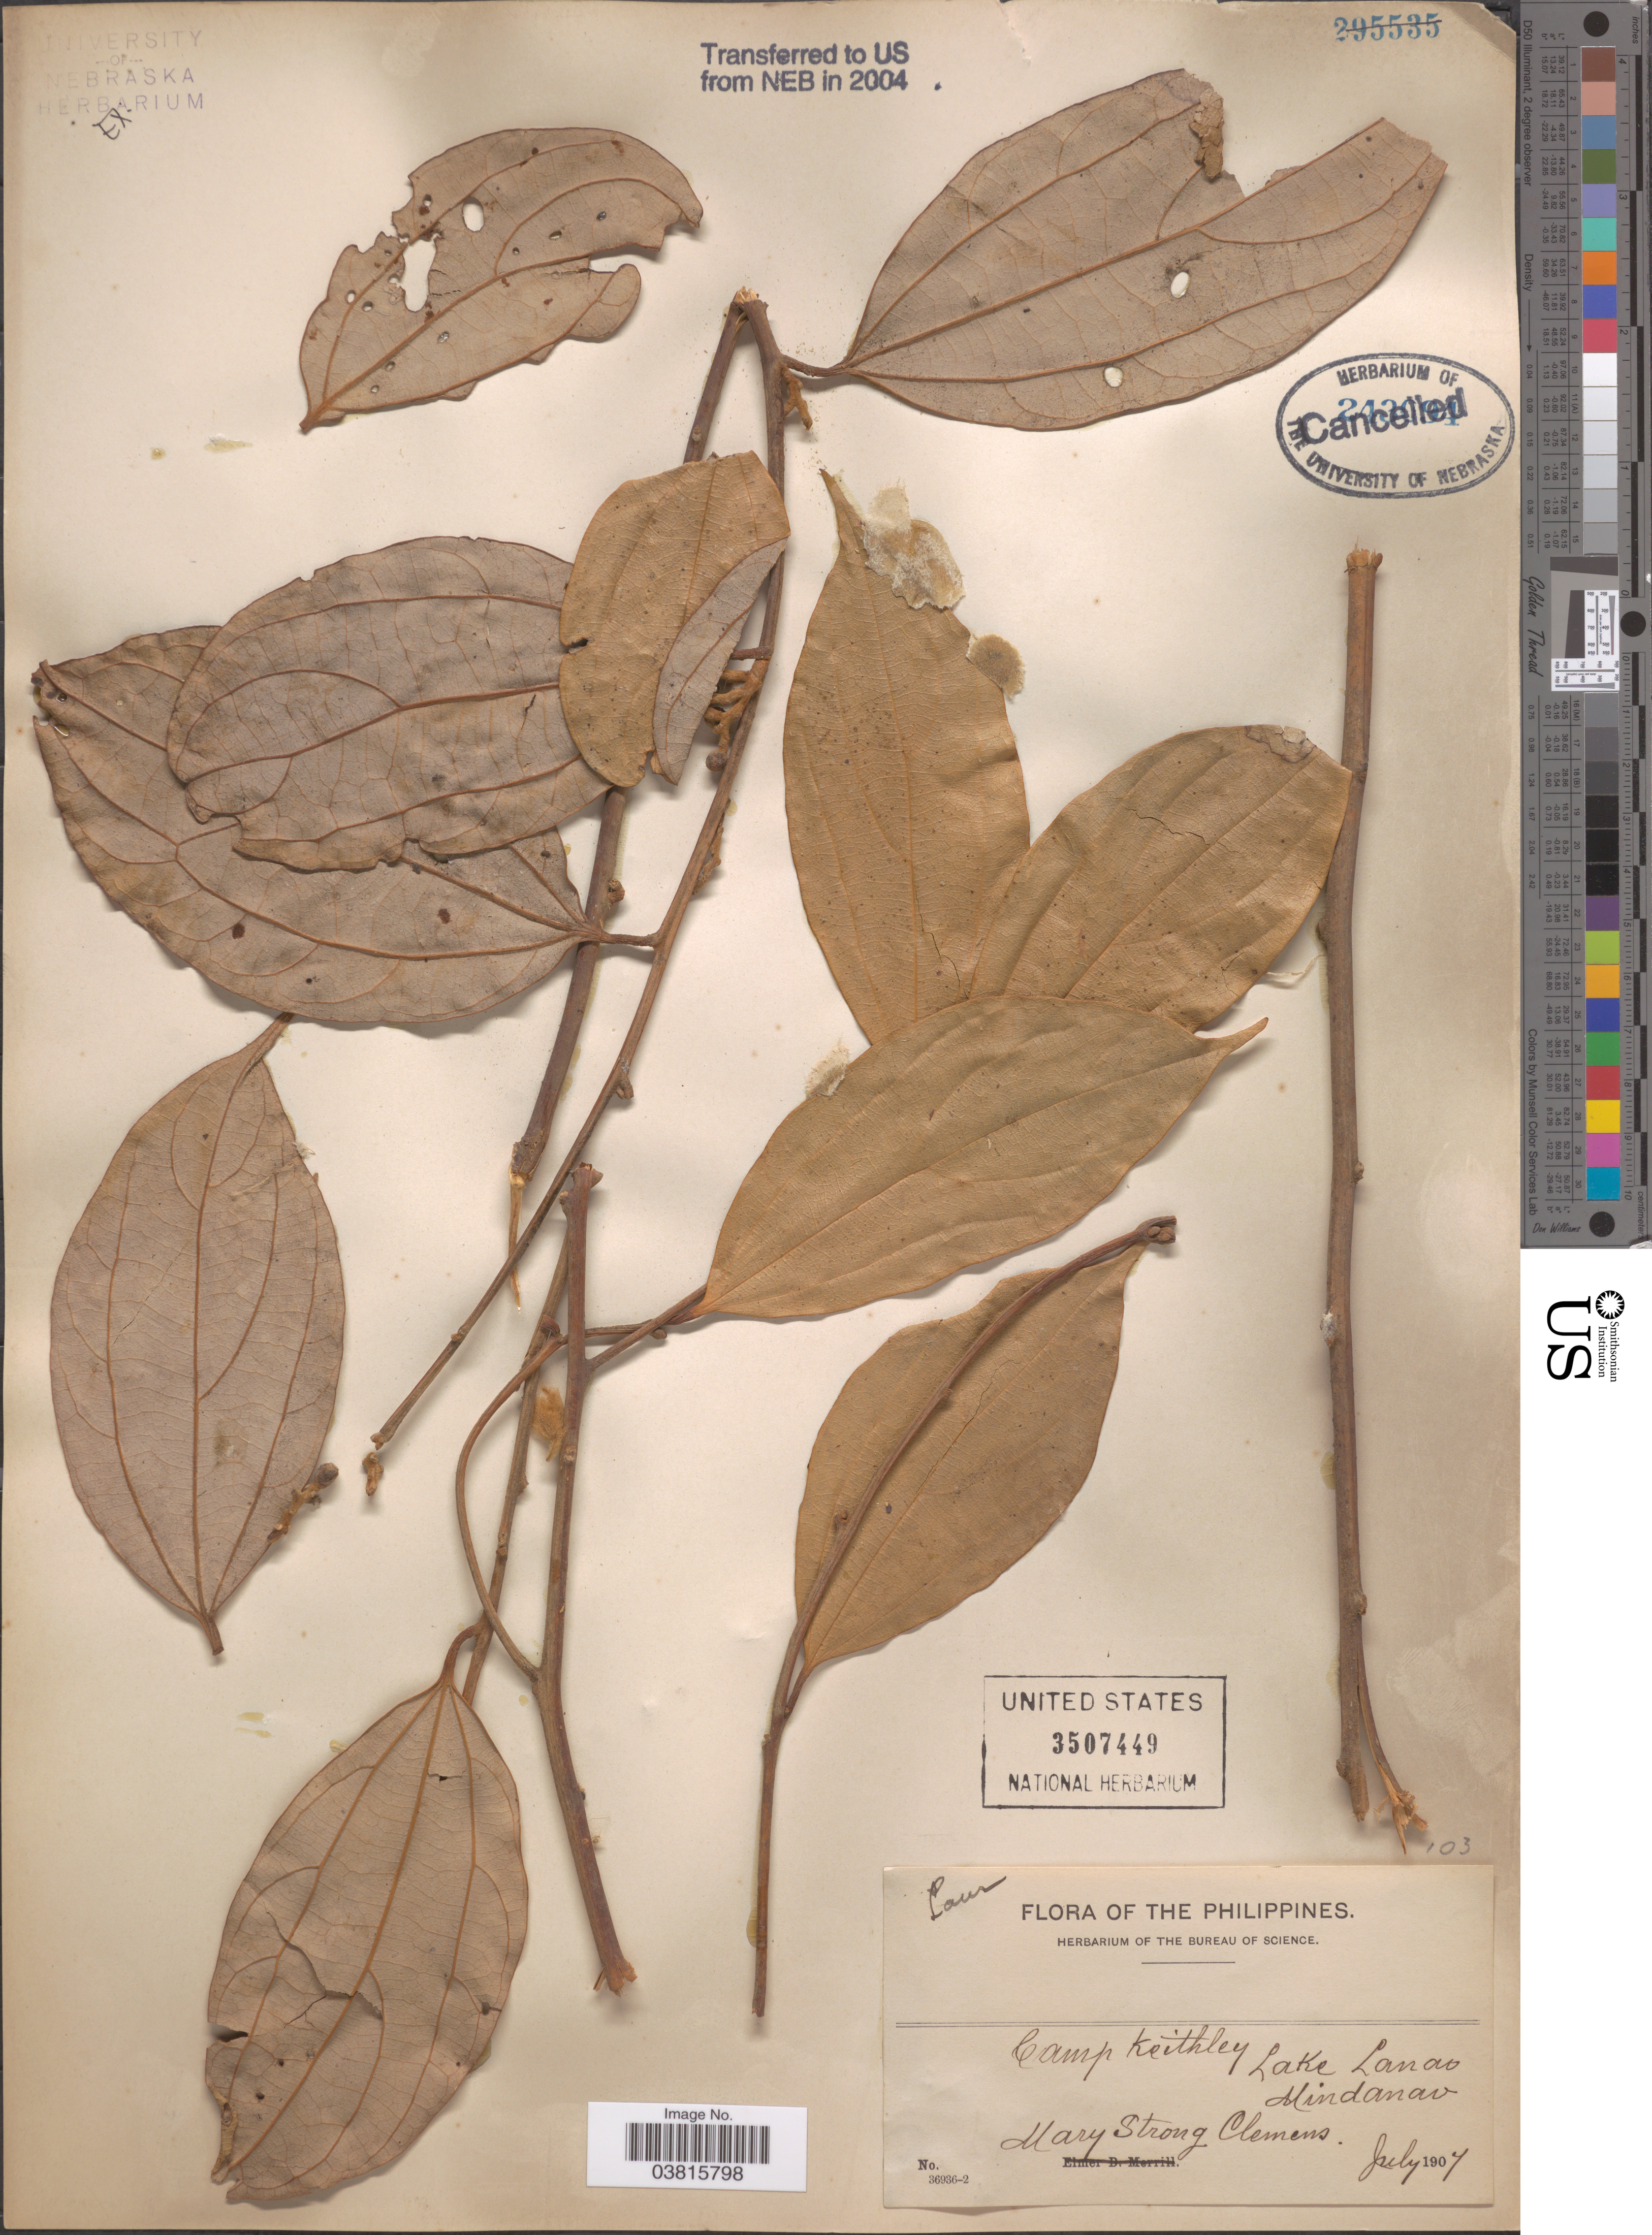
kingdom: Plantae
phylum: Tracheophyta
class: Magnoliopsida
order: Laurales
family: Lauraceae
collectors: M. S. Clemens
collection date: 1907-07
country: Philippines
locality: Camp Keithley, Lake Lanao, Mindanao.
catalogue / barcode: US 3507449